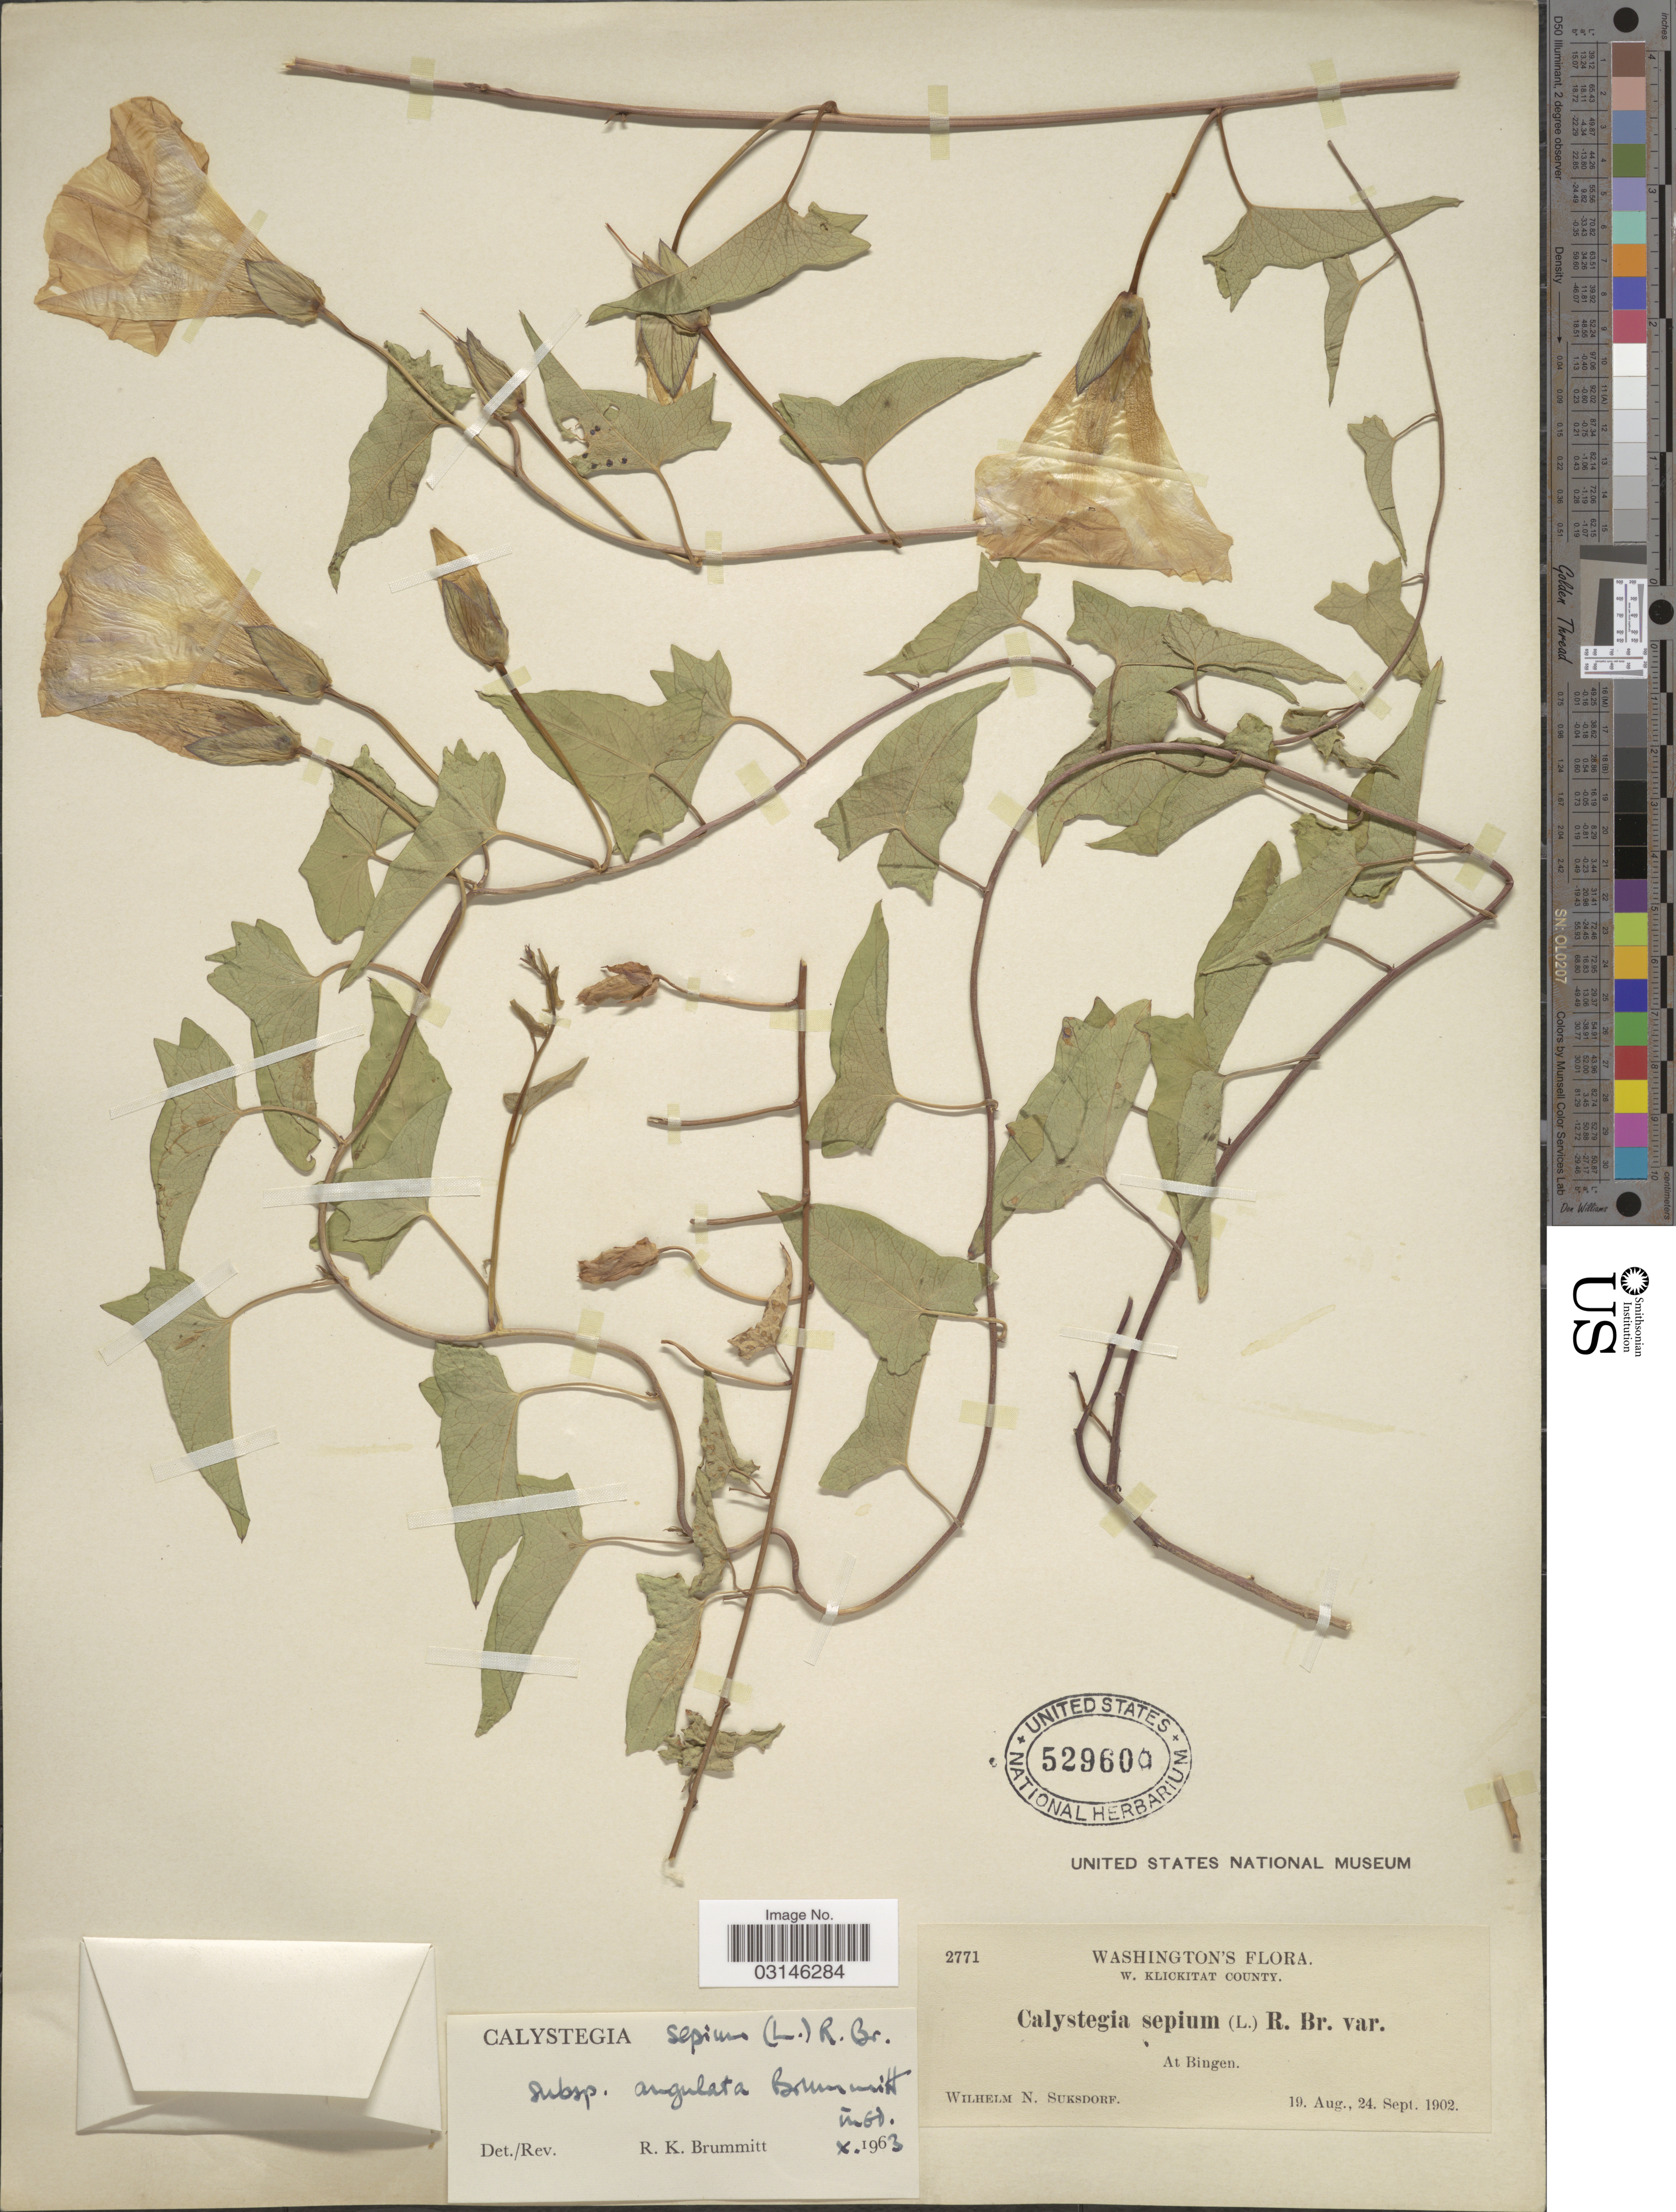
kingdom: Plantae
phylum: Tracheophyta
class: Magnoliopsida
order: Solanales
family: Convolvulaceae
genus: Calystegia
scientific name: Calystegia sepium subsp. angulata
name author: Brummitt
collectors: W. N. Suksdorf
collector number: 2771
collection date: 1902-08-19/1902-09-24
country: United States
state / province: Washington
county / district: Klickitat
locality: W. Klickitat County. At Bingen.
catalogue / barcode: US 529600